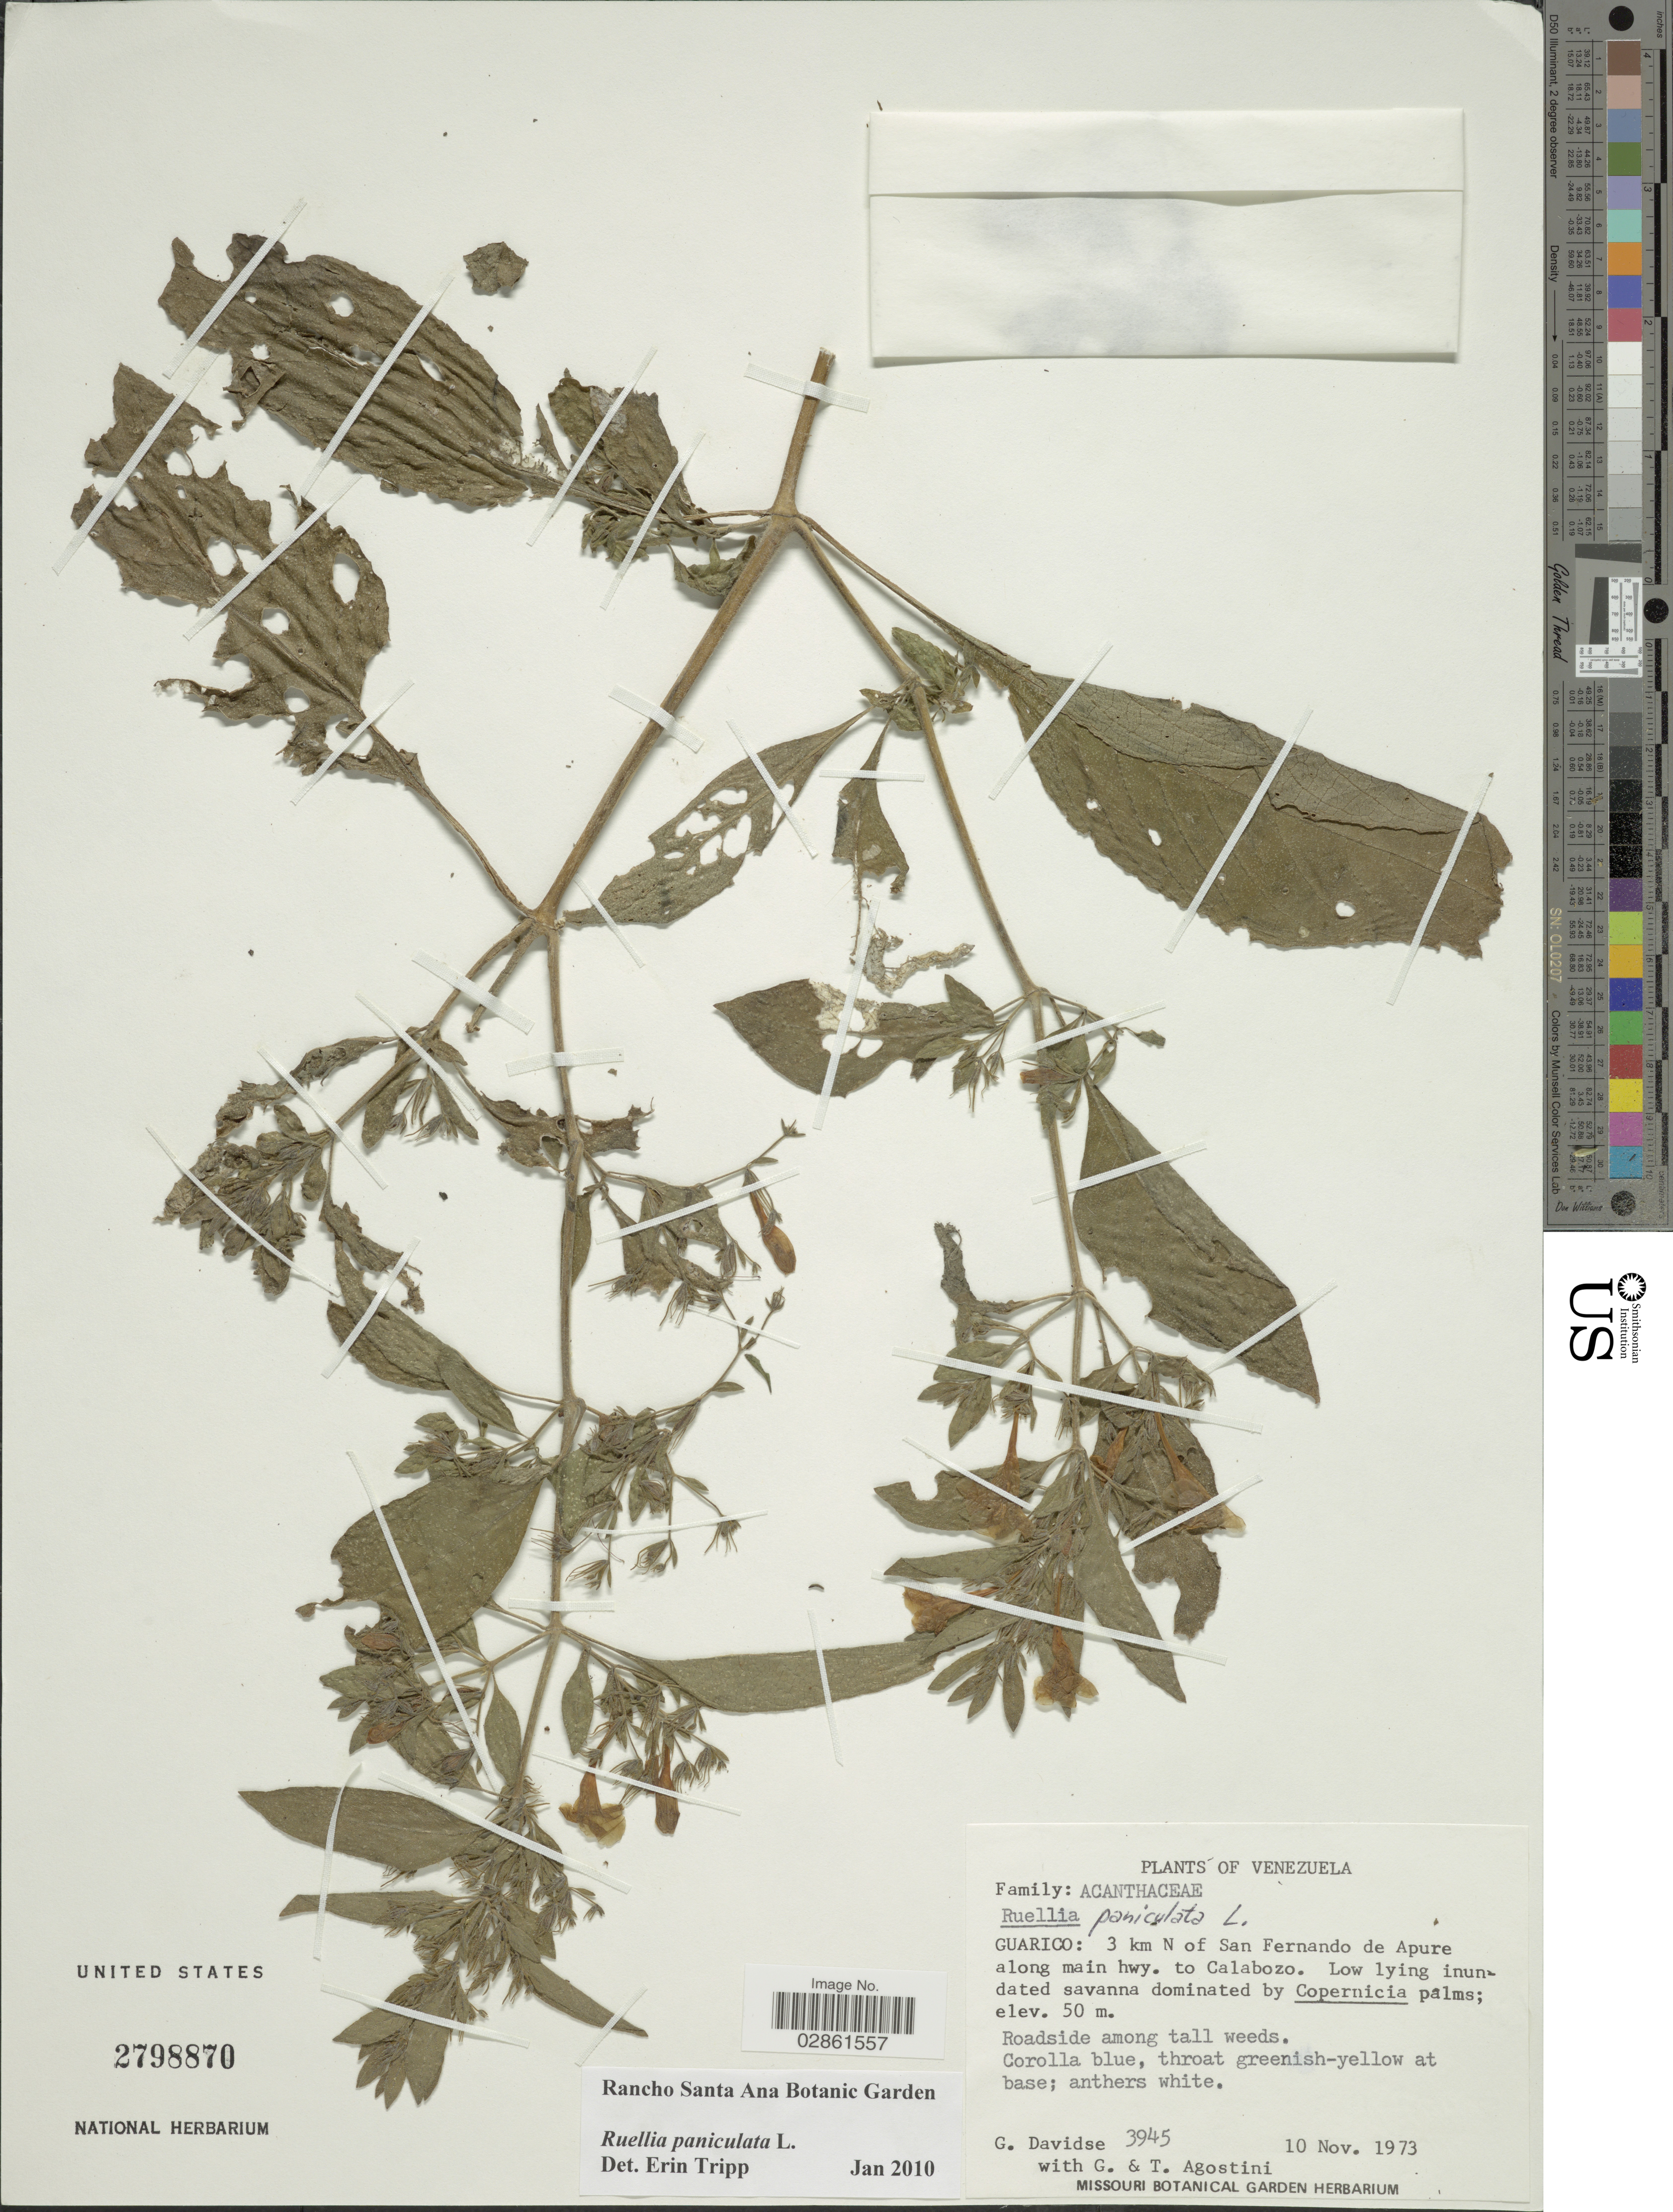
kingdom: Plantae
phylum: Tracheophyta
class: Magnoliopsida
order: Lamiales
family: Acanthaceae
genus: Ruellia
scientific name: Ruellia paniculata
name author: L.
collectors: G. Davidse, G. Agostini & T. Agostini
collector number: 3945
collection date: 1973-11-10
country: Venezuela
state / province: Guárico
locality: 3 km N of San Fernando de Apure along main hwy. to Calabozo.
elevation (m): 50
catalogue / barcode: US 2798870